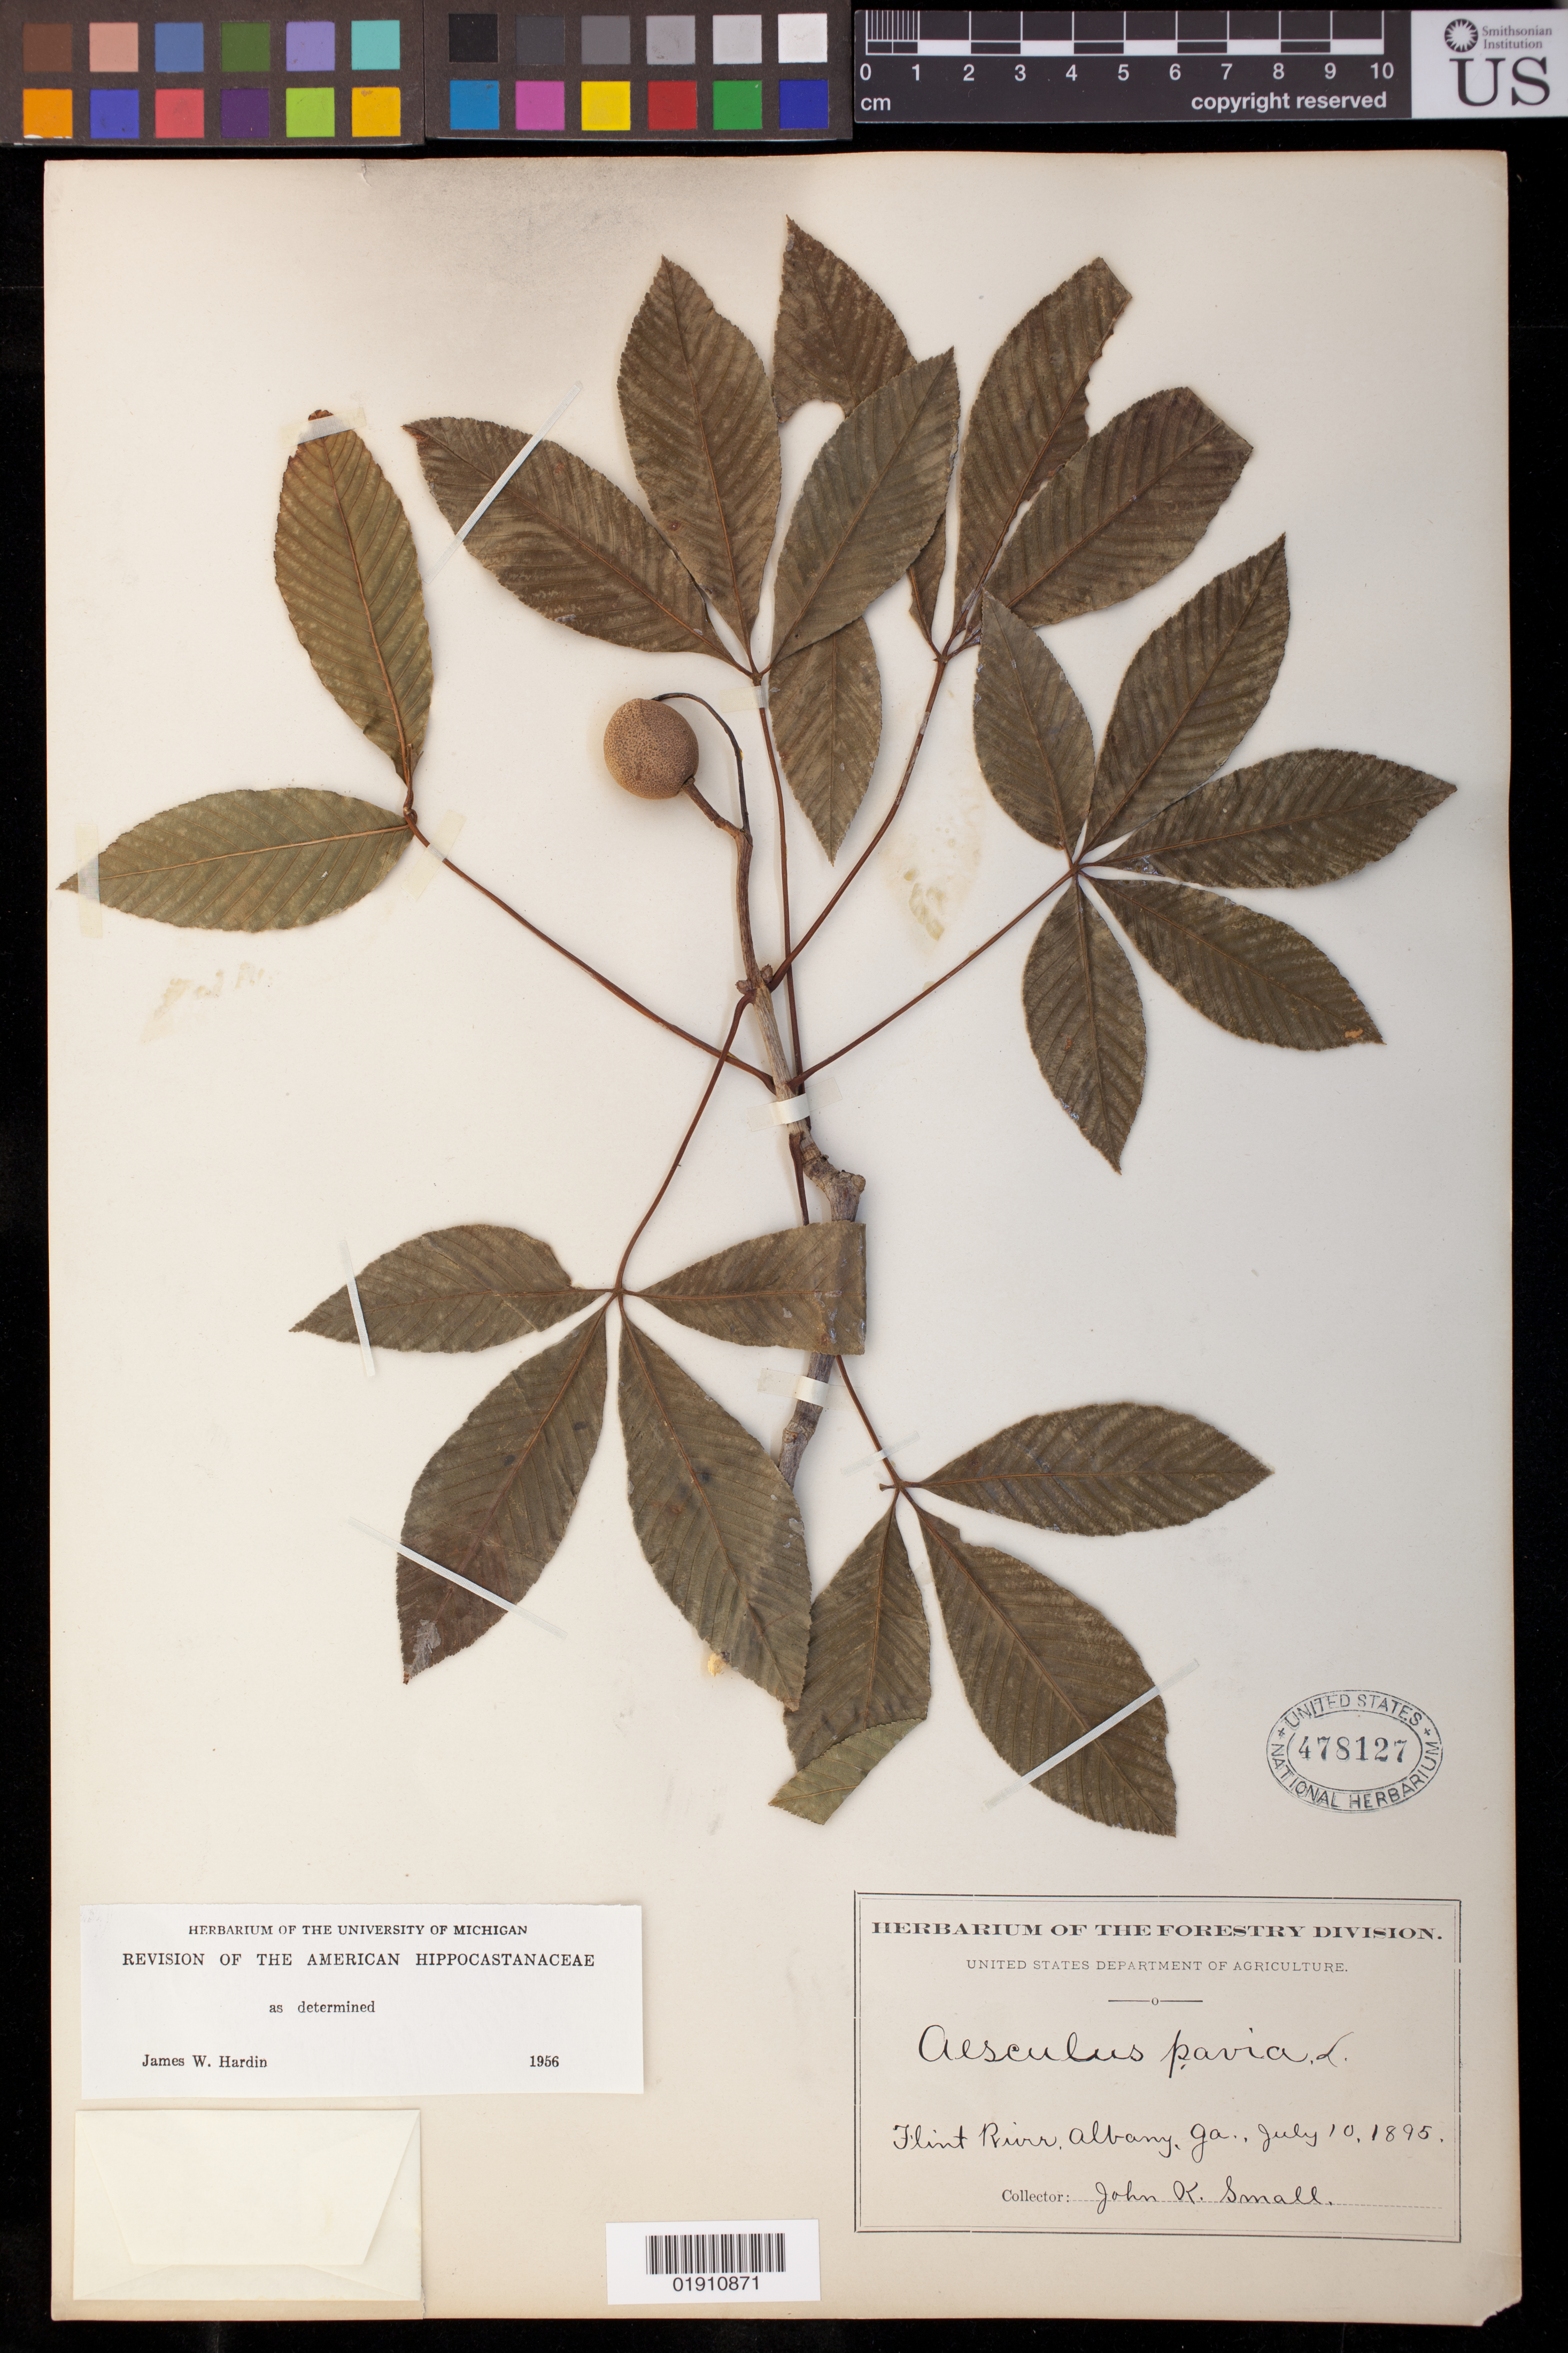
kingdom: Plantae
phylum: Tracheophyta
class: Magnoliopsida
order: Sapindales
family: Sapindaceae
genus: Aesculus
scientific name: Aesculus pavia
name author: L.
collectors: J. K. Small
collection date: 1895-07-10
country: United States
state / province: Georgia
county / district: Dougherty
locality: Flint River, Albany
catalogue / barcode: US 478127